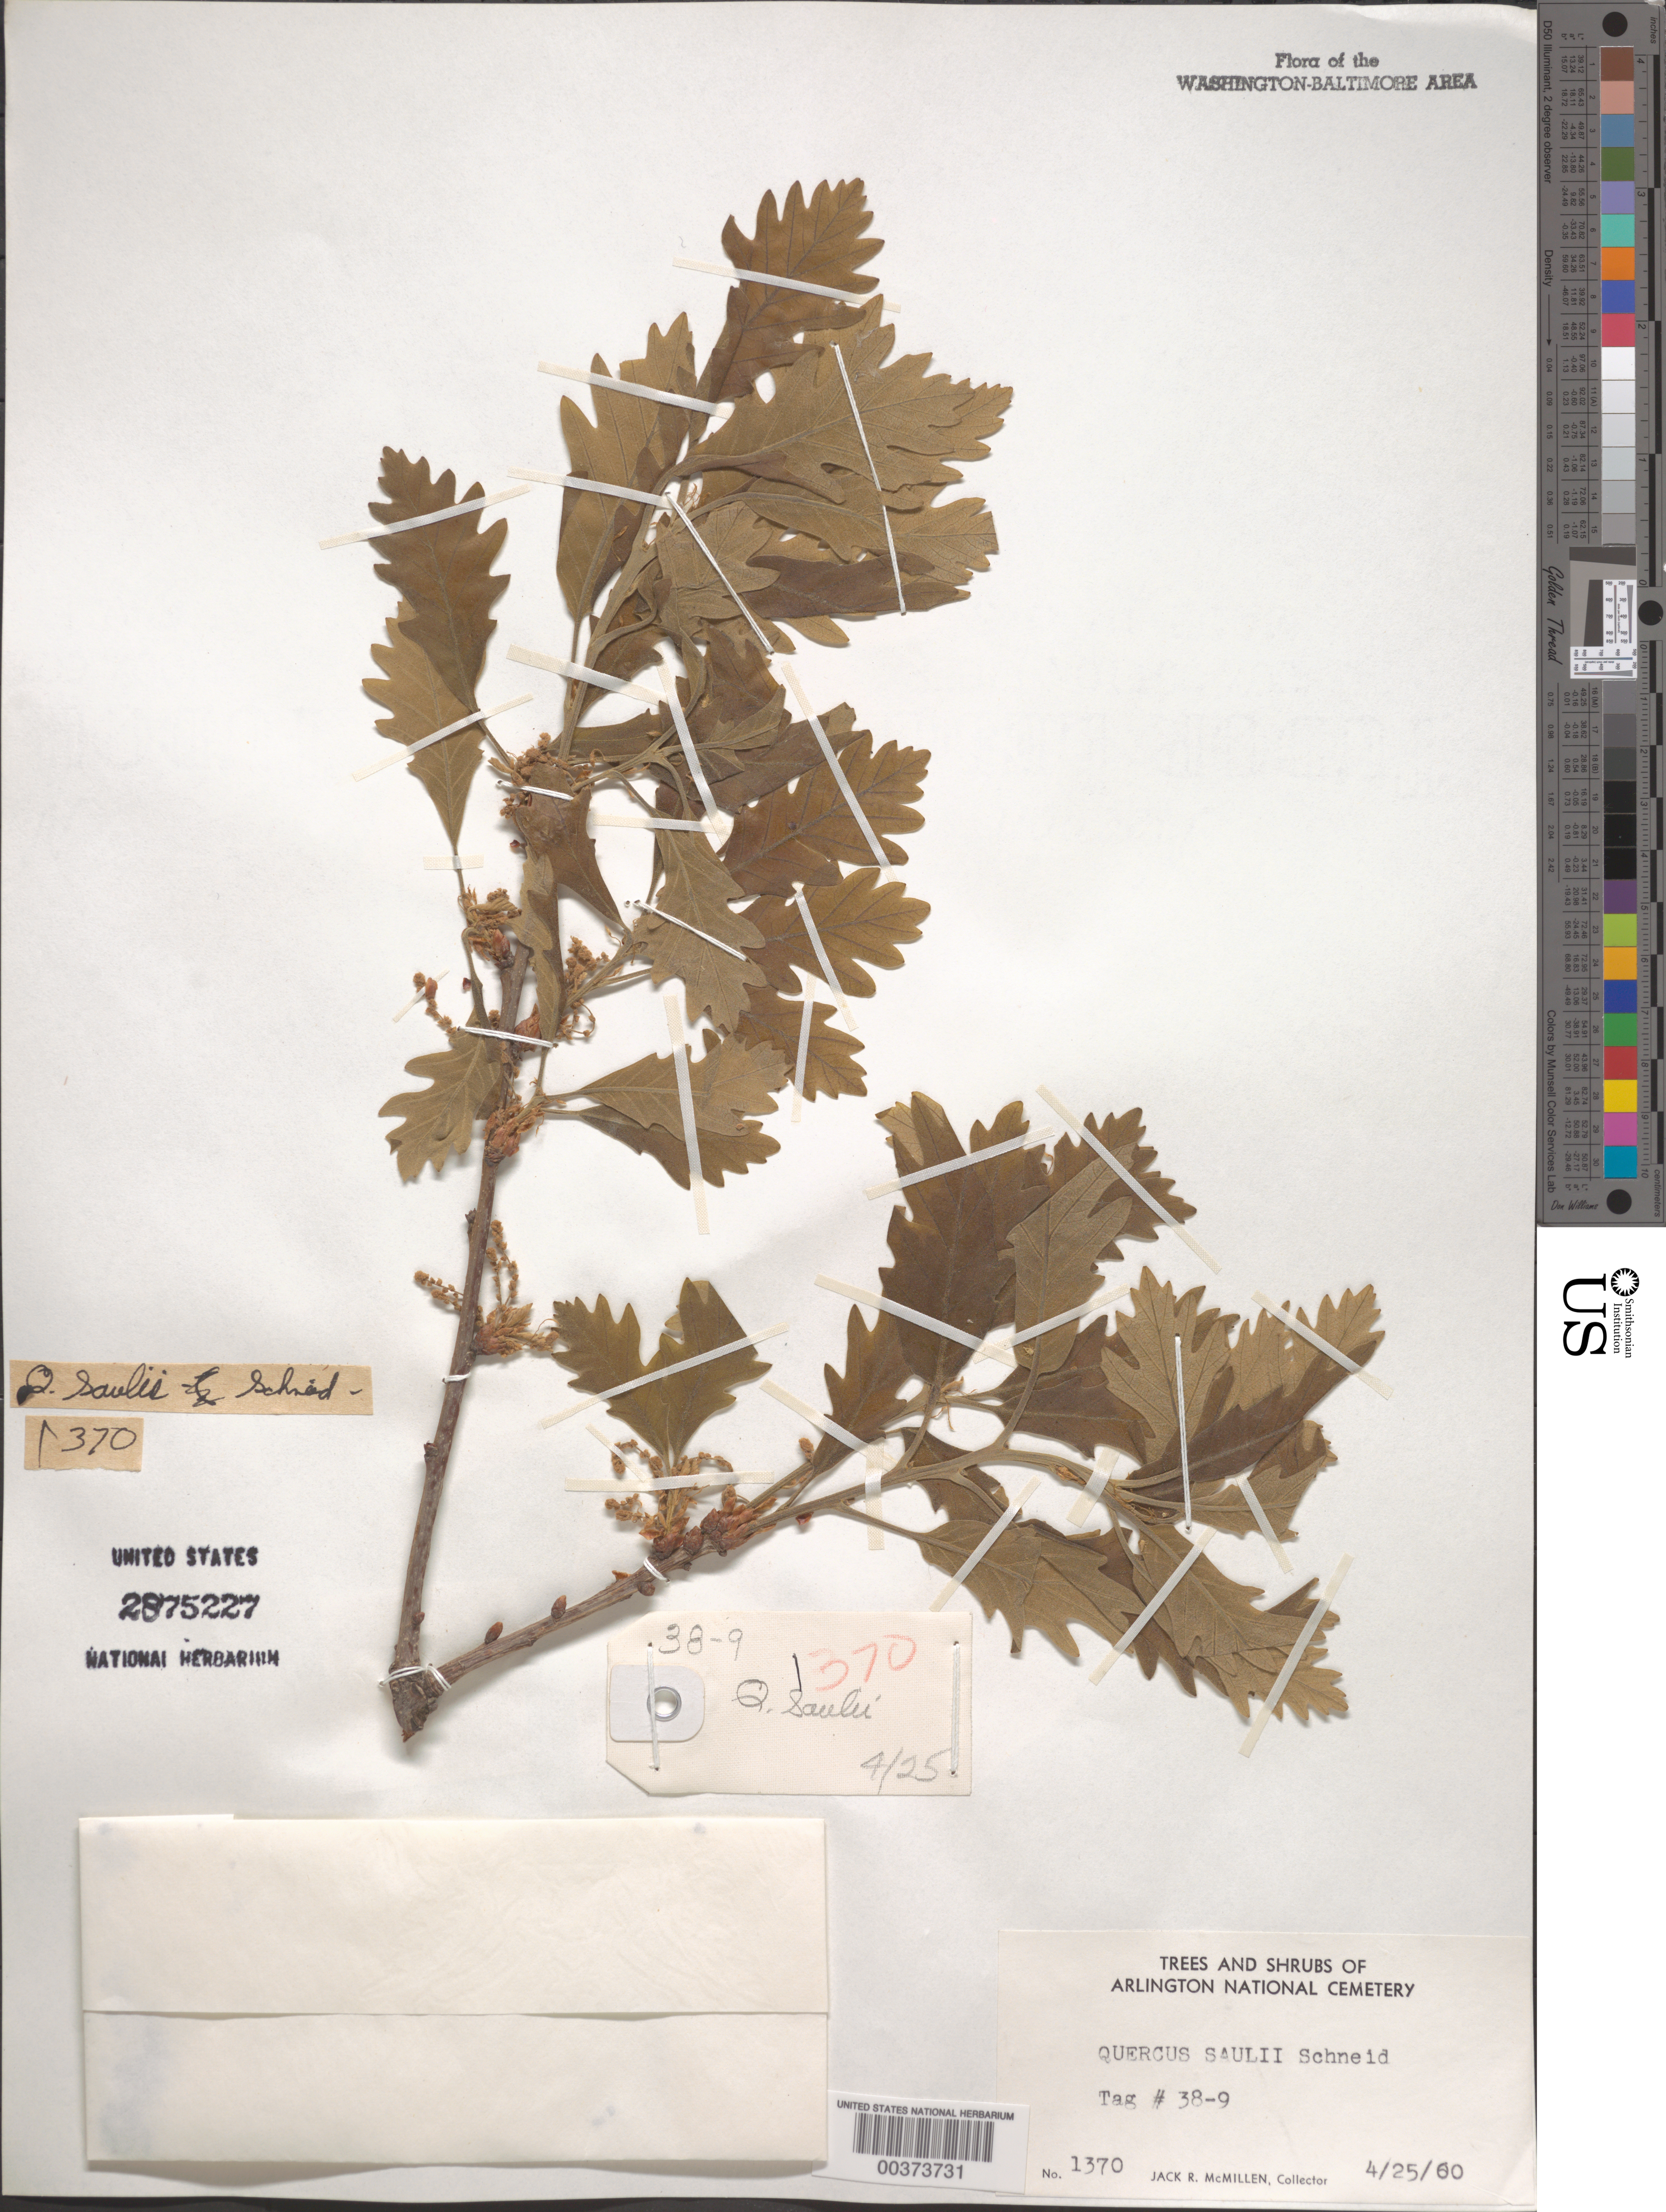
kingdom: Plantae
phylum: Tracheophyta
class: Magnoliopsida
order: Fagales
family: Fagaceae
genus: Quercus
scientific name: Quercus x saulii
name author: C. K. Schneider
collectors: J. McMillen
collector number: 1370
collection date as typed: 25 Apr 1960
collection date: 1960-04-25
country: United States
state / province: Virginia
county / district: Arlington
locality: Arlington National Cemetery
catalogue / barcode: US 2875227